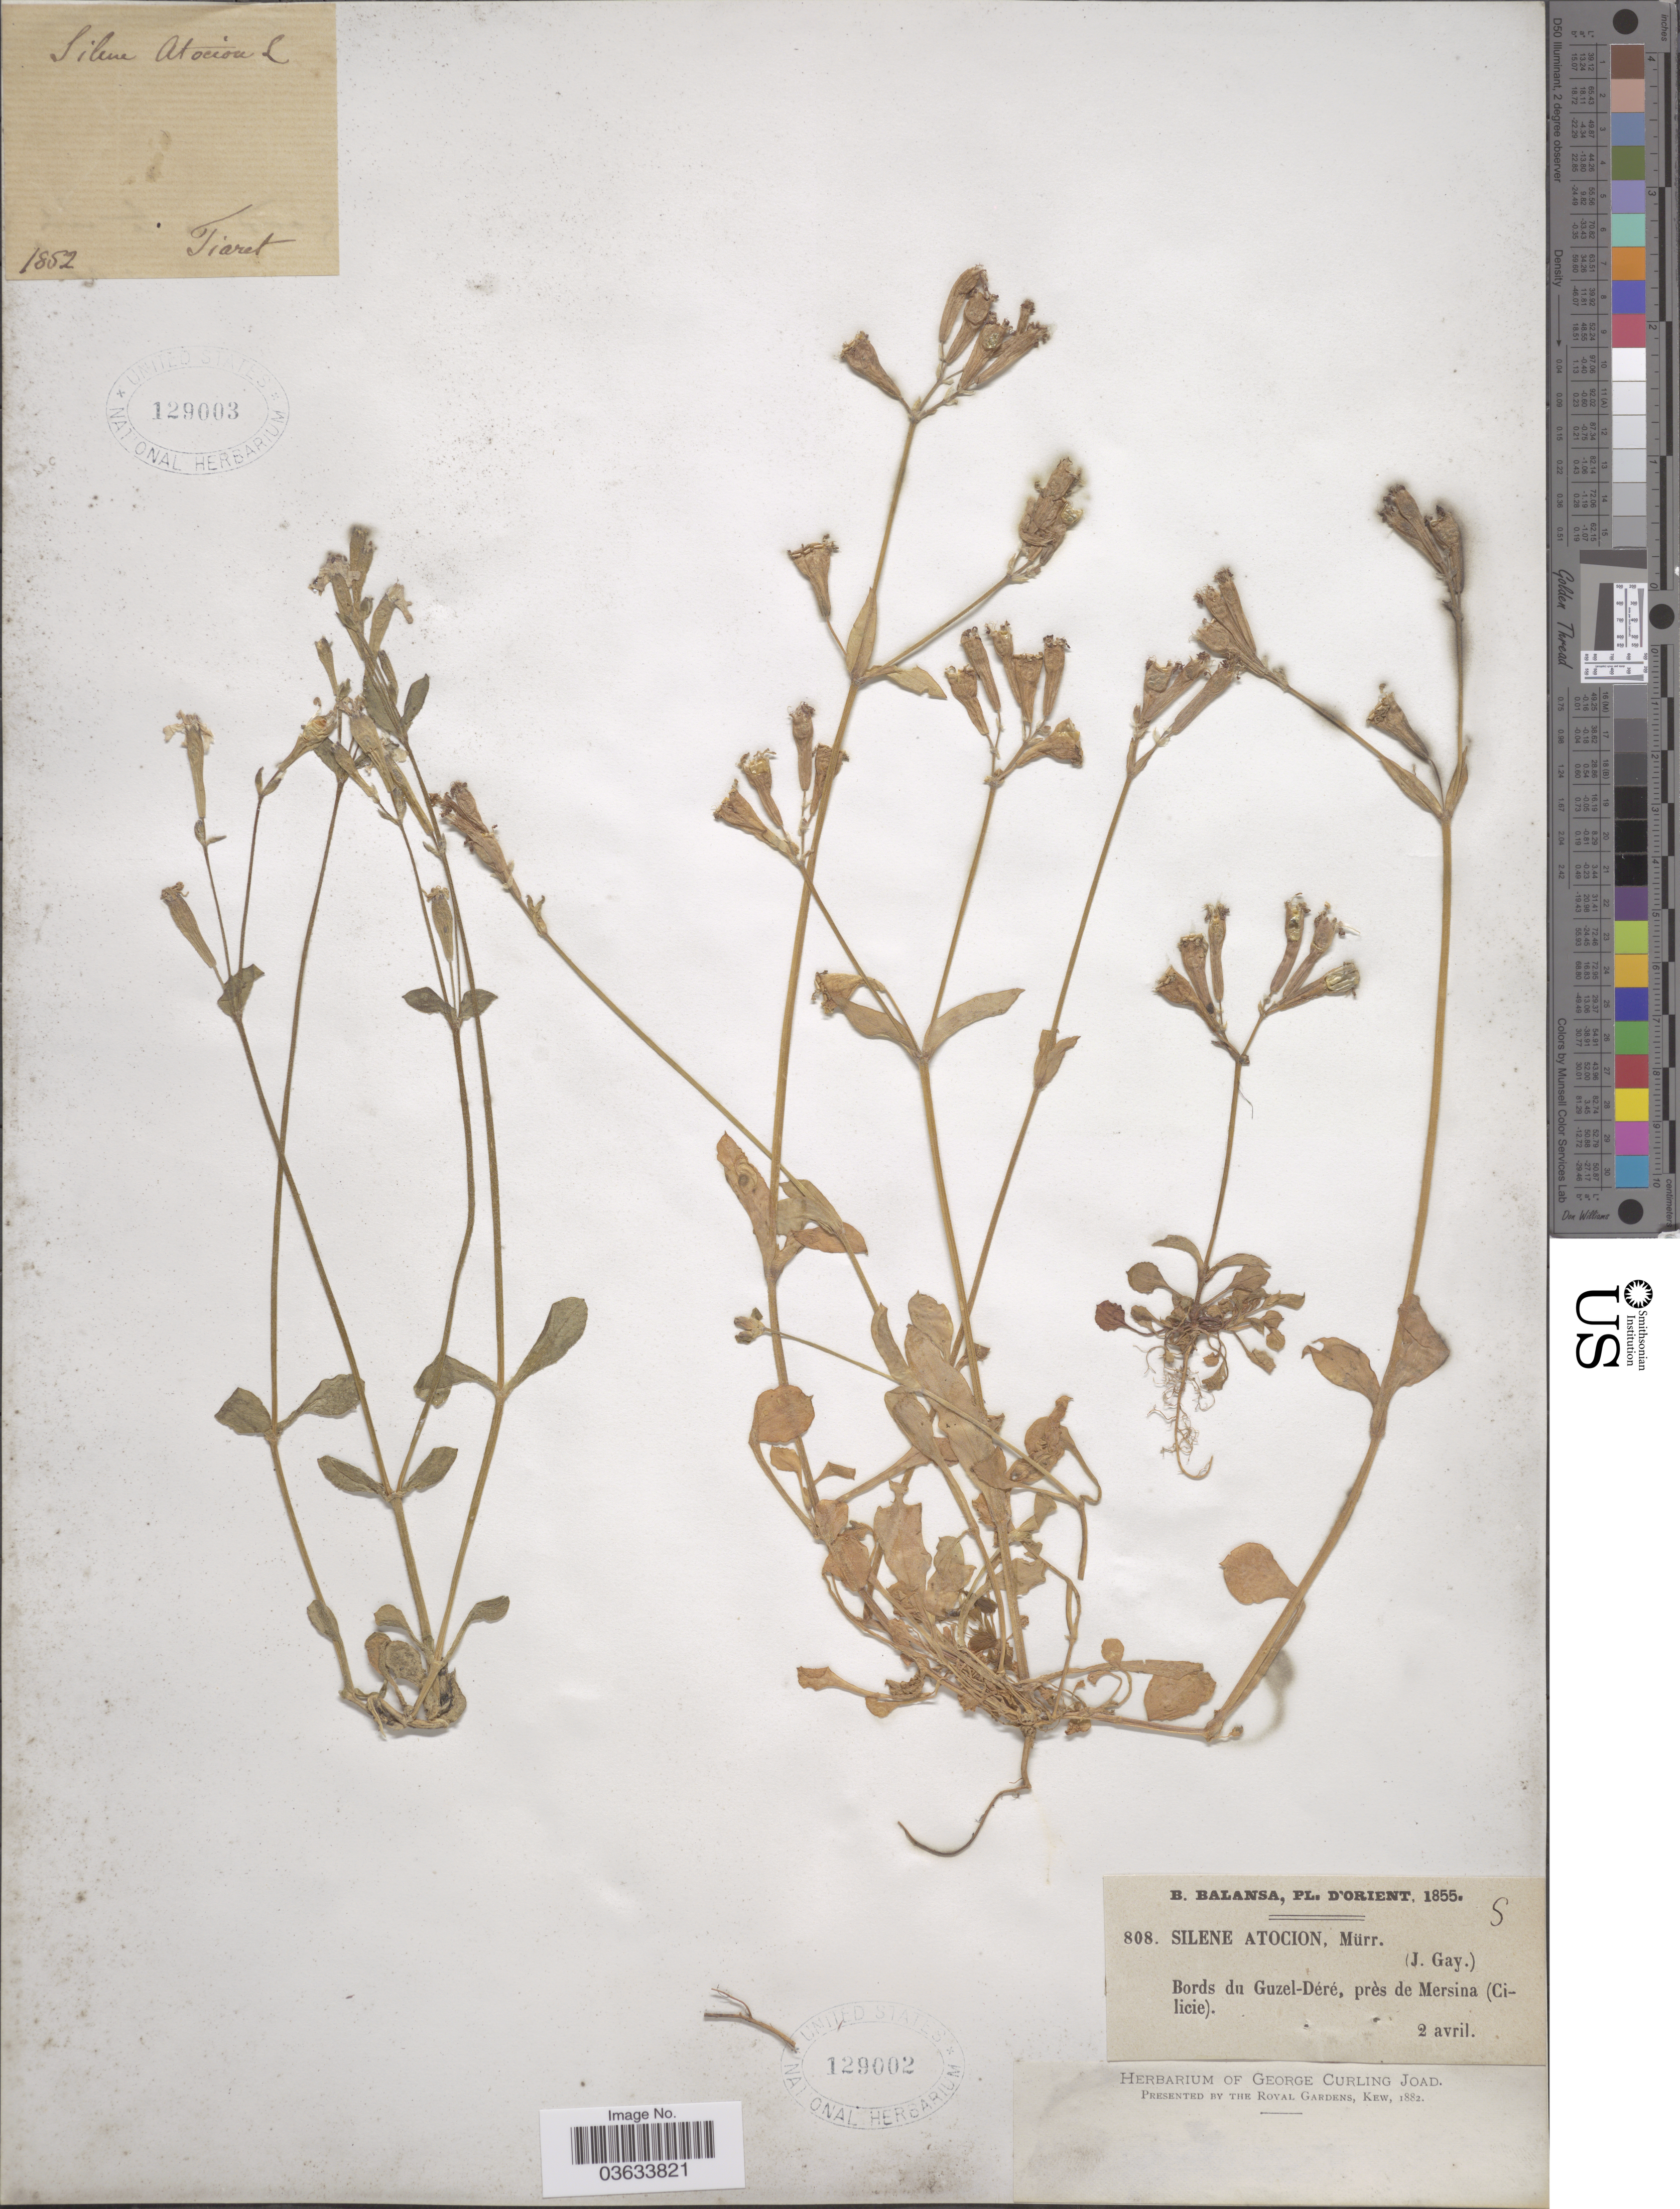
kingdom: Plantae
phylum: Tracheophyta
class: Magnoliopsida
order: Caryophyllales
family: Caryophyllaceae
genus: Silene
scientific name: Silene aegyptiaca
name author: (L.) L. f.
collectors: B. Balansa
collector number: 808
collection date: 1855-04-02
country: Turkey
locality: Orient. Bords du Guzel-Déré, près de Mersina (Cilicie).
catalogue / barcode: US 129002